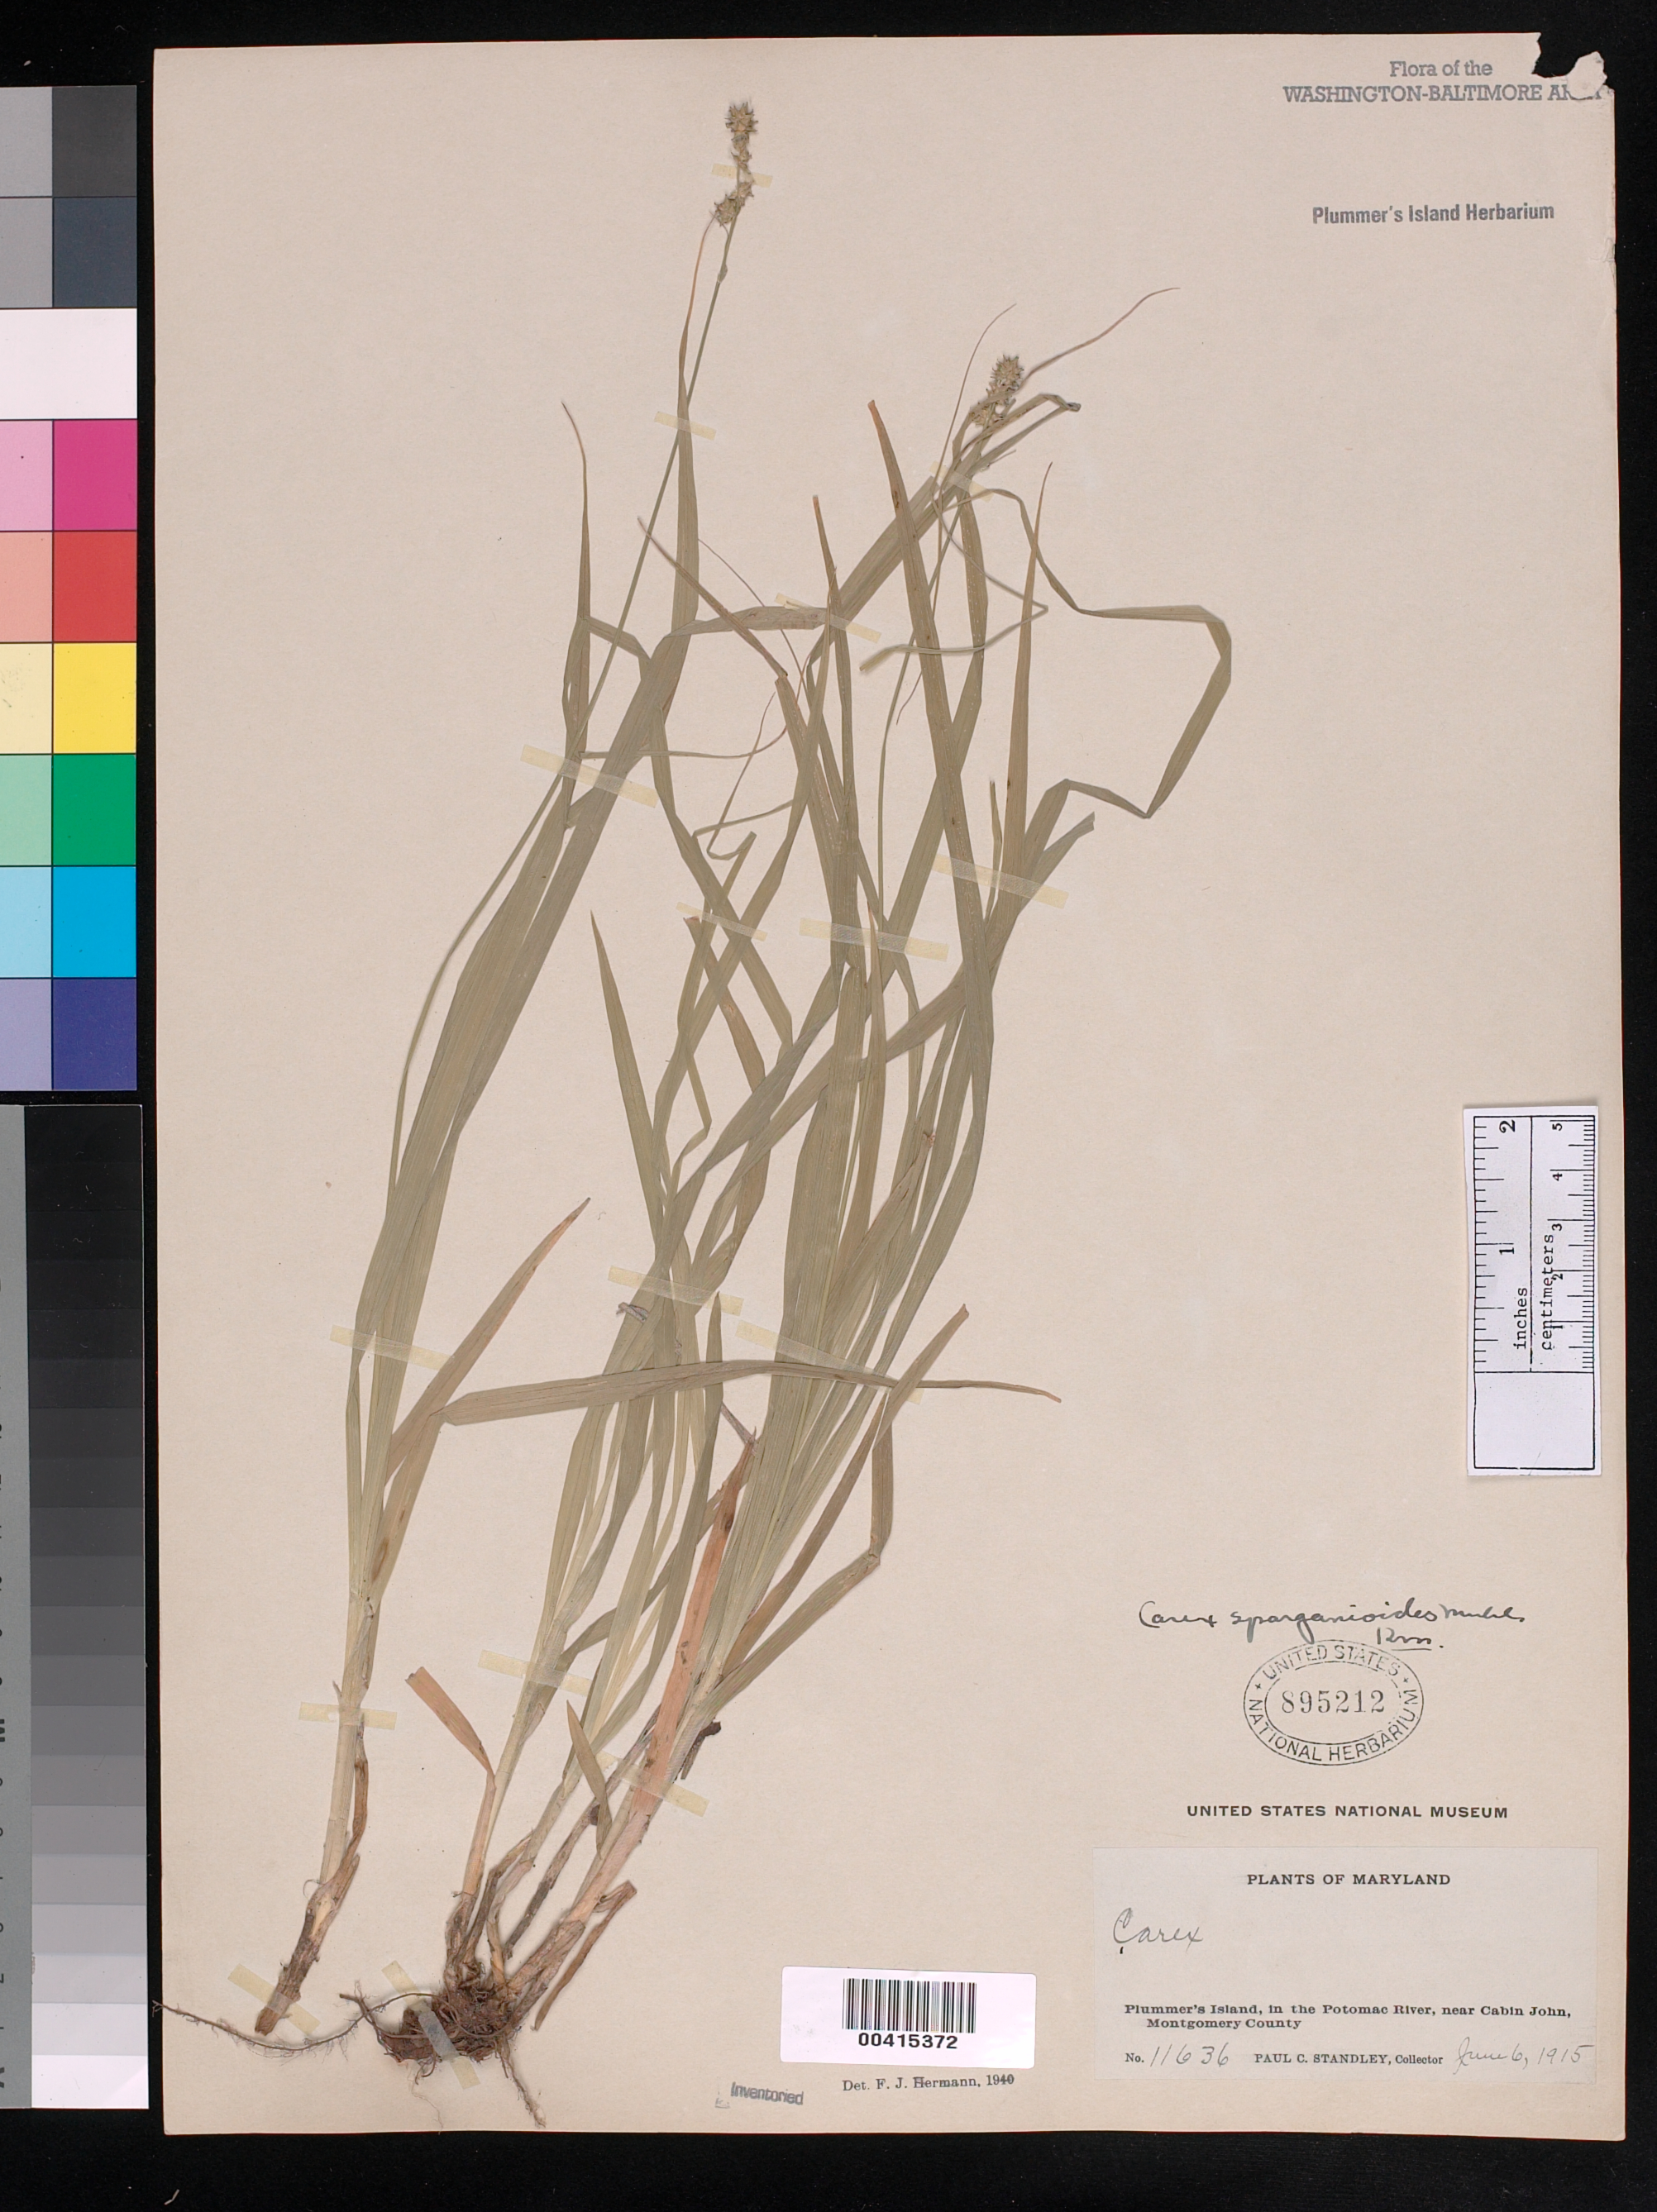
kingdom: Plantae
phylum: Tracheophyta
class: Liliopsida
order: Poales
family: Cyperaceae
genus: Carex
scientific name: Carex sparganioides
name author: Muhl. ex Willd.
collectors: P. C. Standley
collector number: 11636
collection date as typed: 06 Jun 1915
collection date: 1915-06-06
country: United States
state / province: Maryland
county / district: Montgomery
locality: Plummer's Island, mainland C. & O. Canal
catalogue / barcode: US 895212